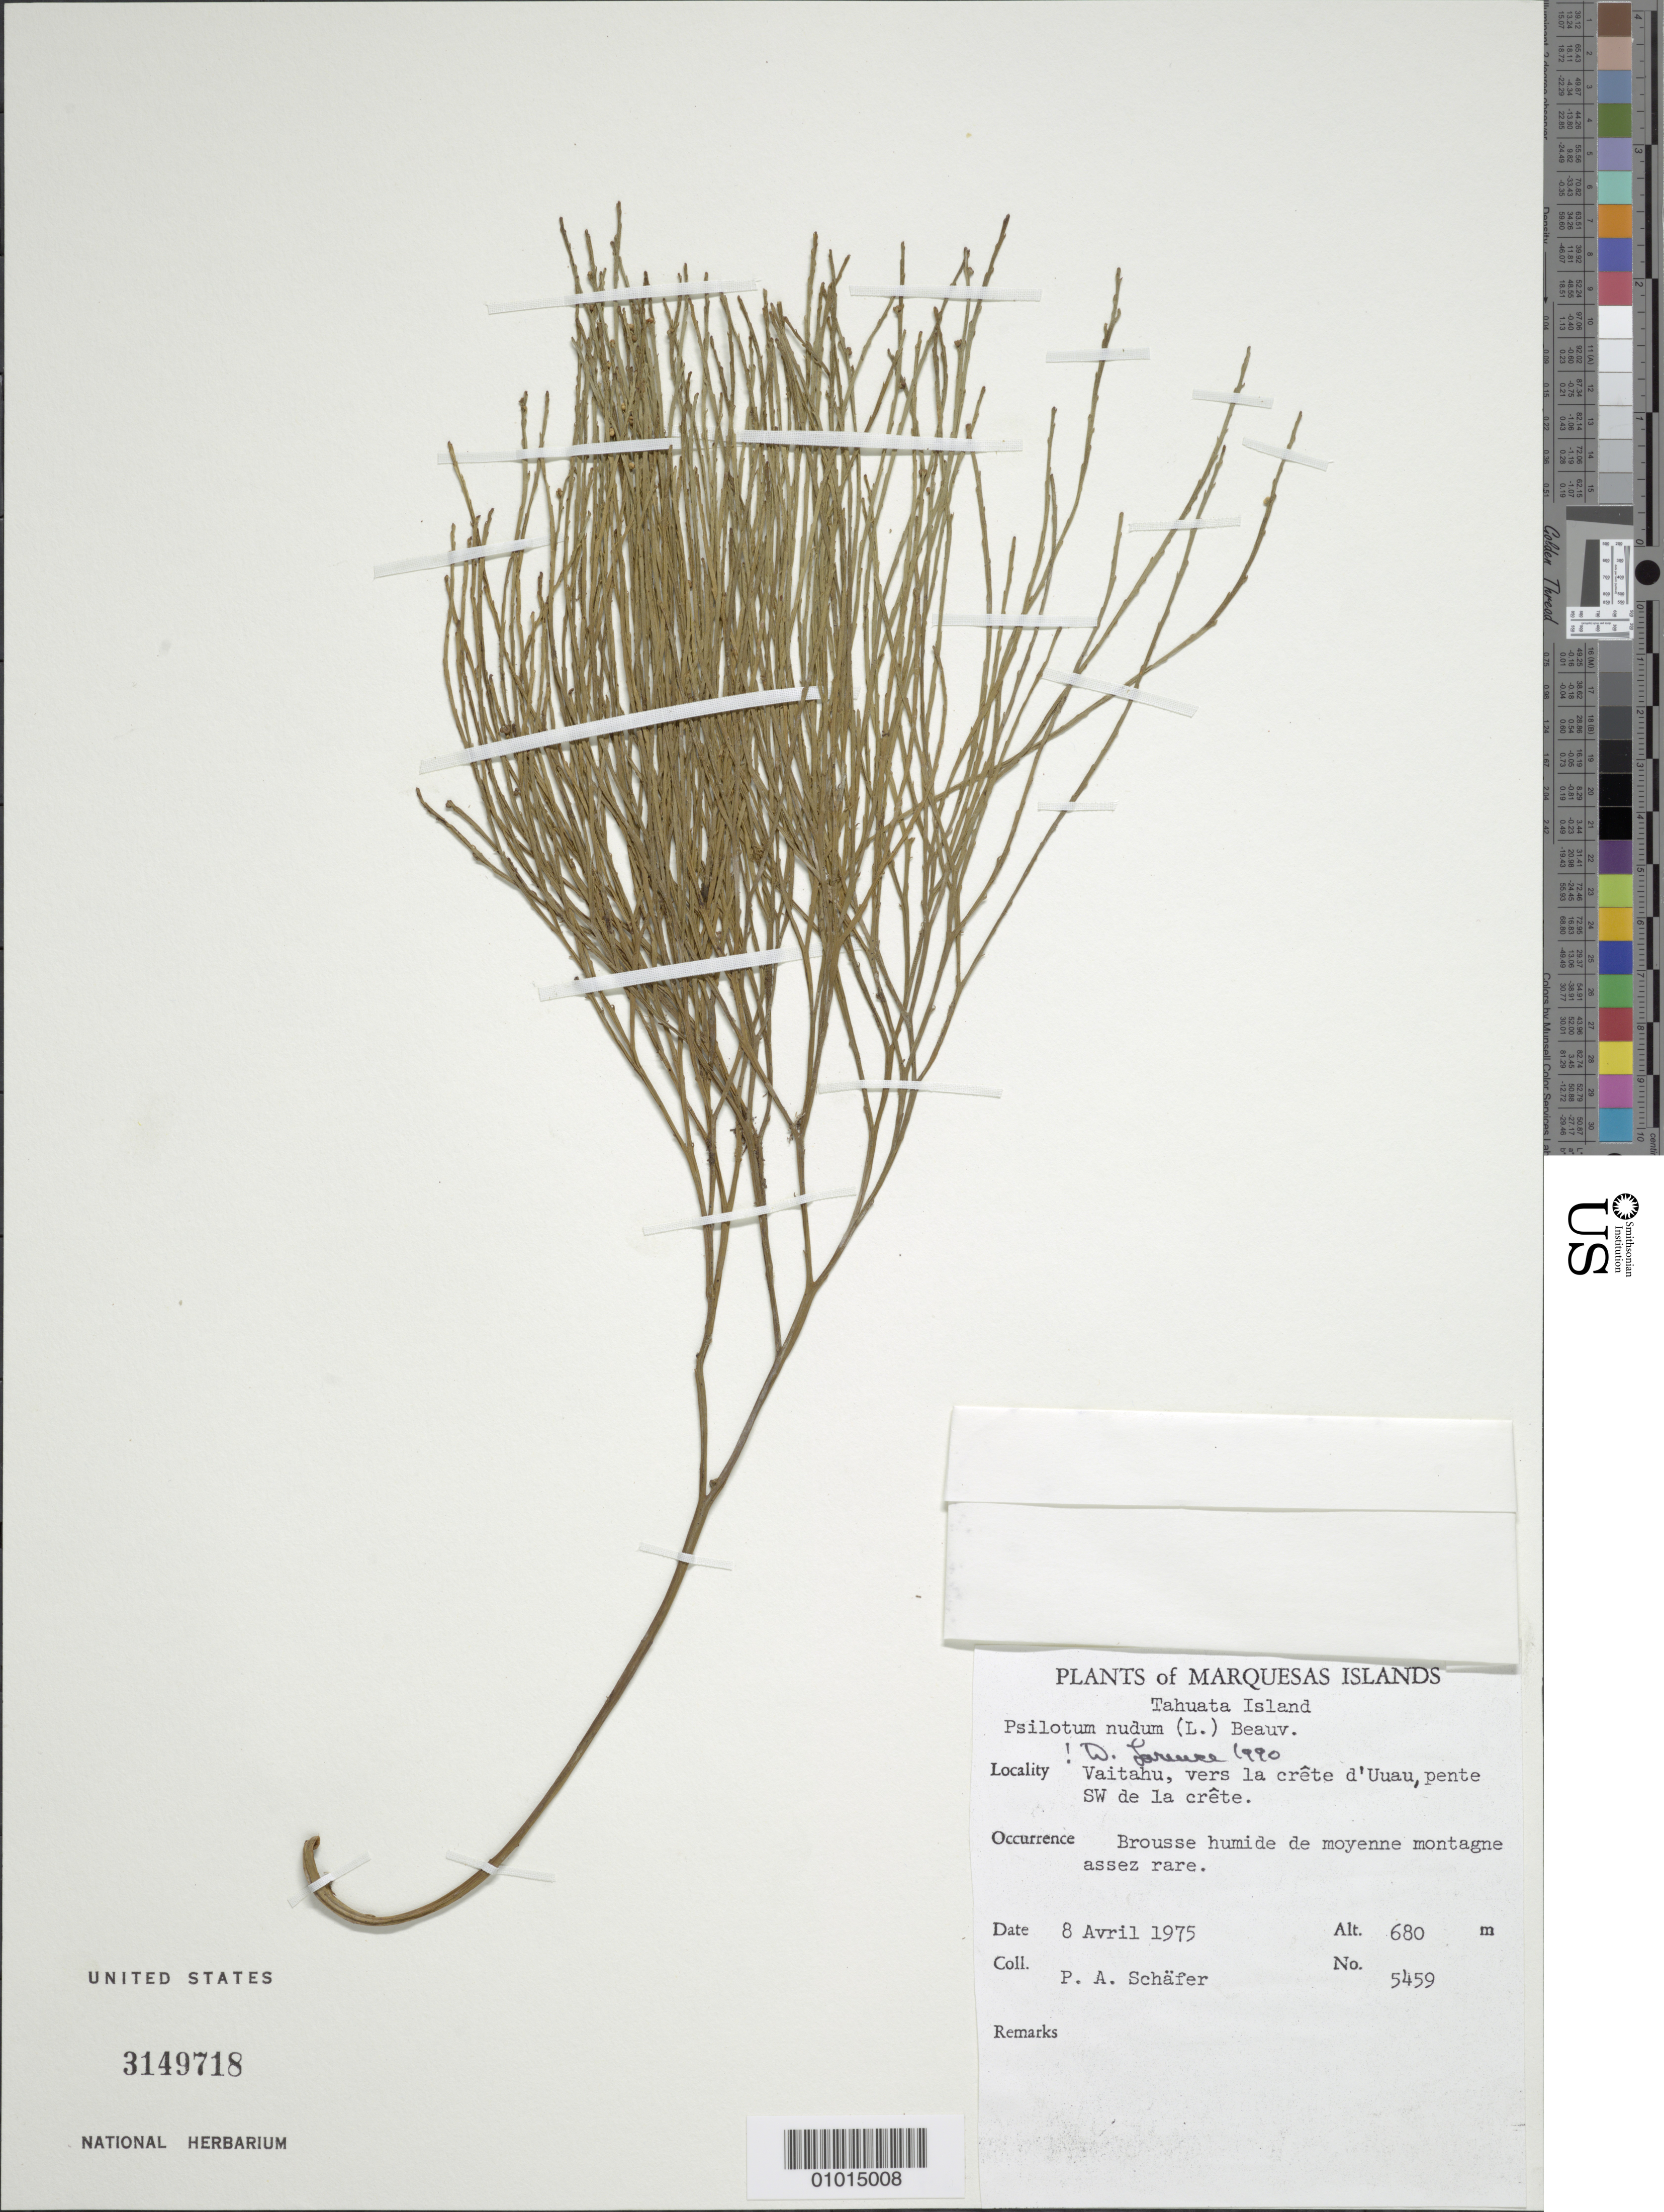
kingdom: Plantae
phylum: Tracheophyta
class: Polypodiopsida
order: Psilotales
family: Psilotaceae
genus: Psilotum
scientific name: Psilotum nudum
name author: (L.) P. Beauv.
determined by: Lorence, David H., (PTBG), National Tropical Botanical Garden (UNITED STATES)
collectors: P. A. Schäfer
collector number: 5459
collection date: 1975-04-08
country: French Polynesia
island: Tahuata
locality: Vaitahu, vers la crête d'Uuau, pente SW de la crête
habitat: Brousse humide de moyenne montagne; assez rare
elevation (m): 680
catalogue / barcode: US 3149718